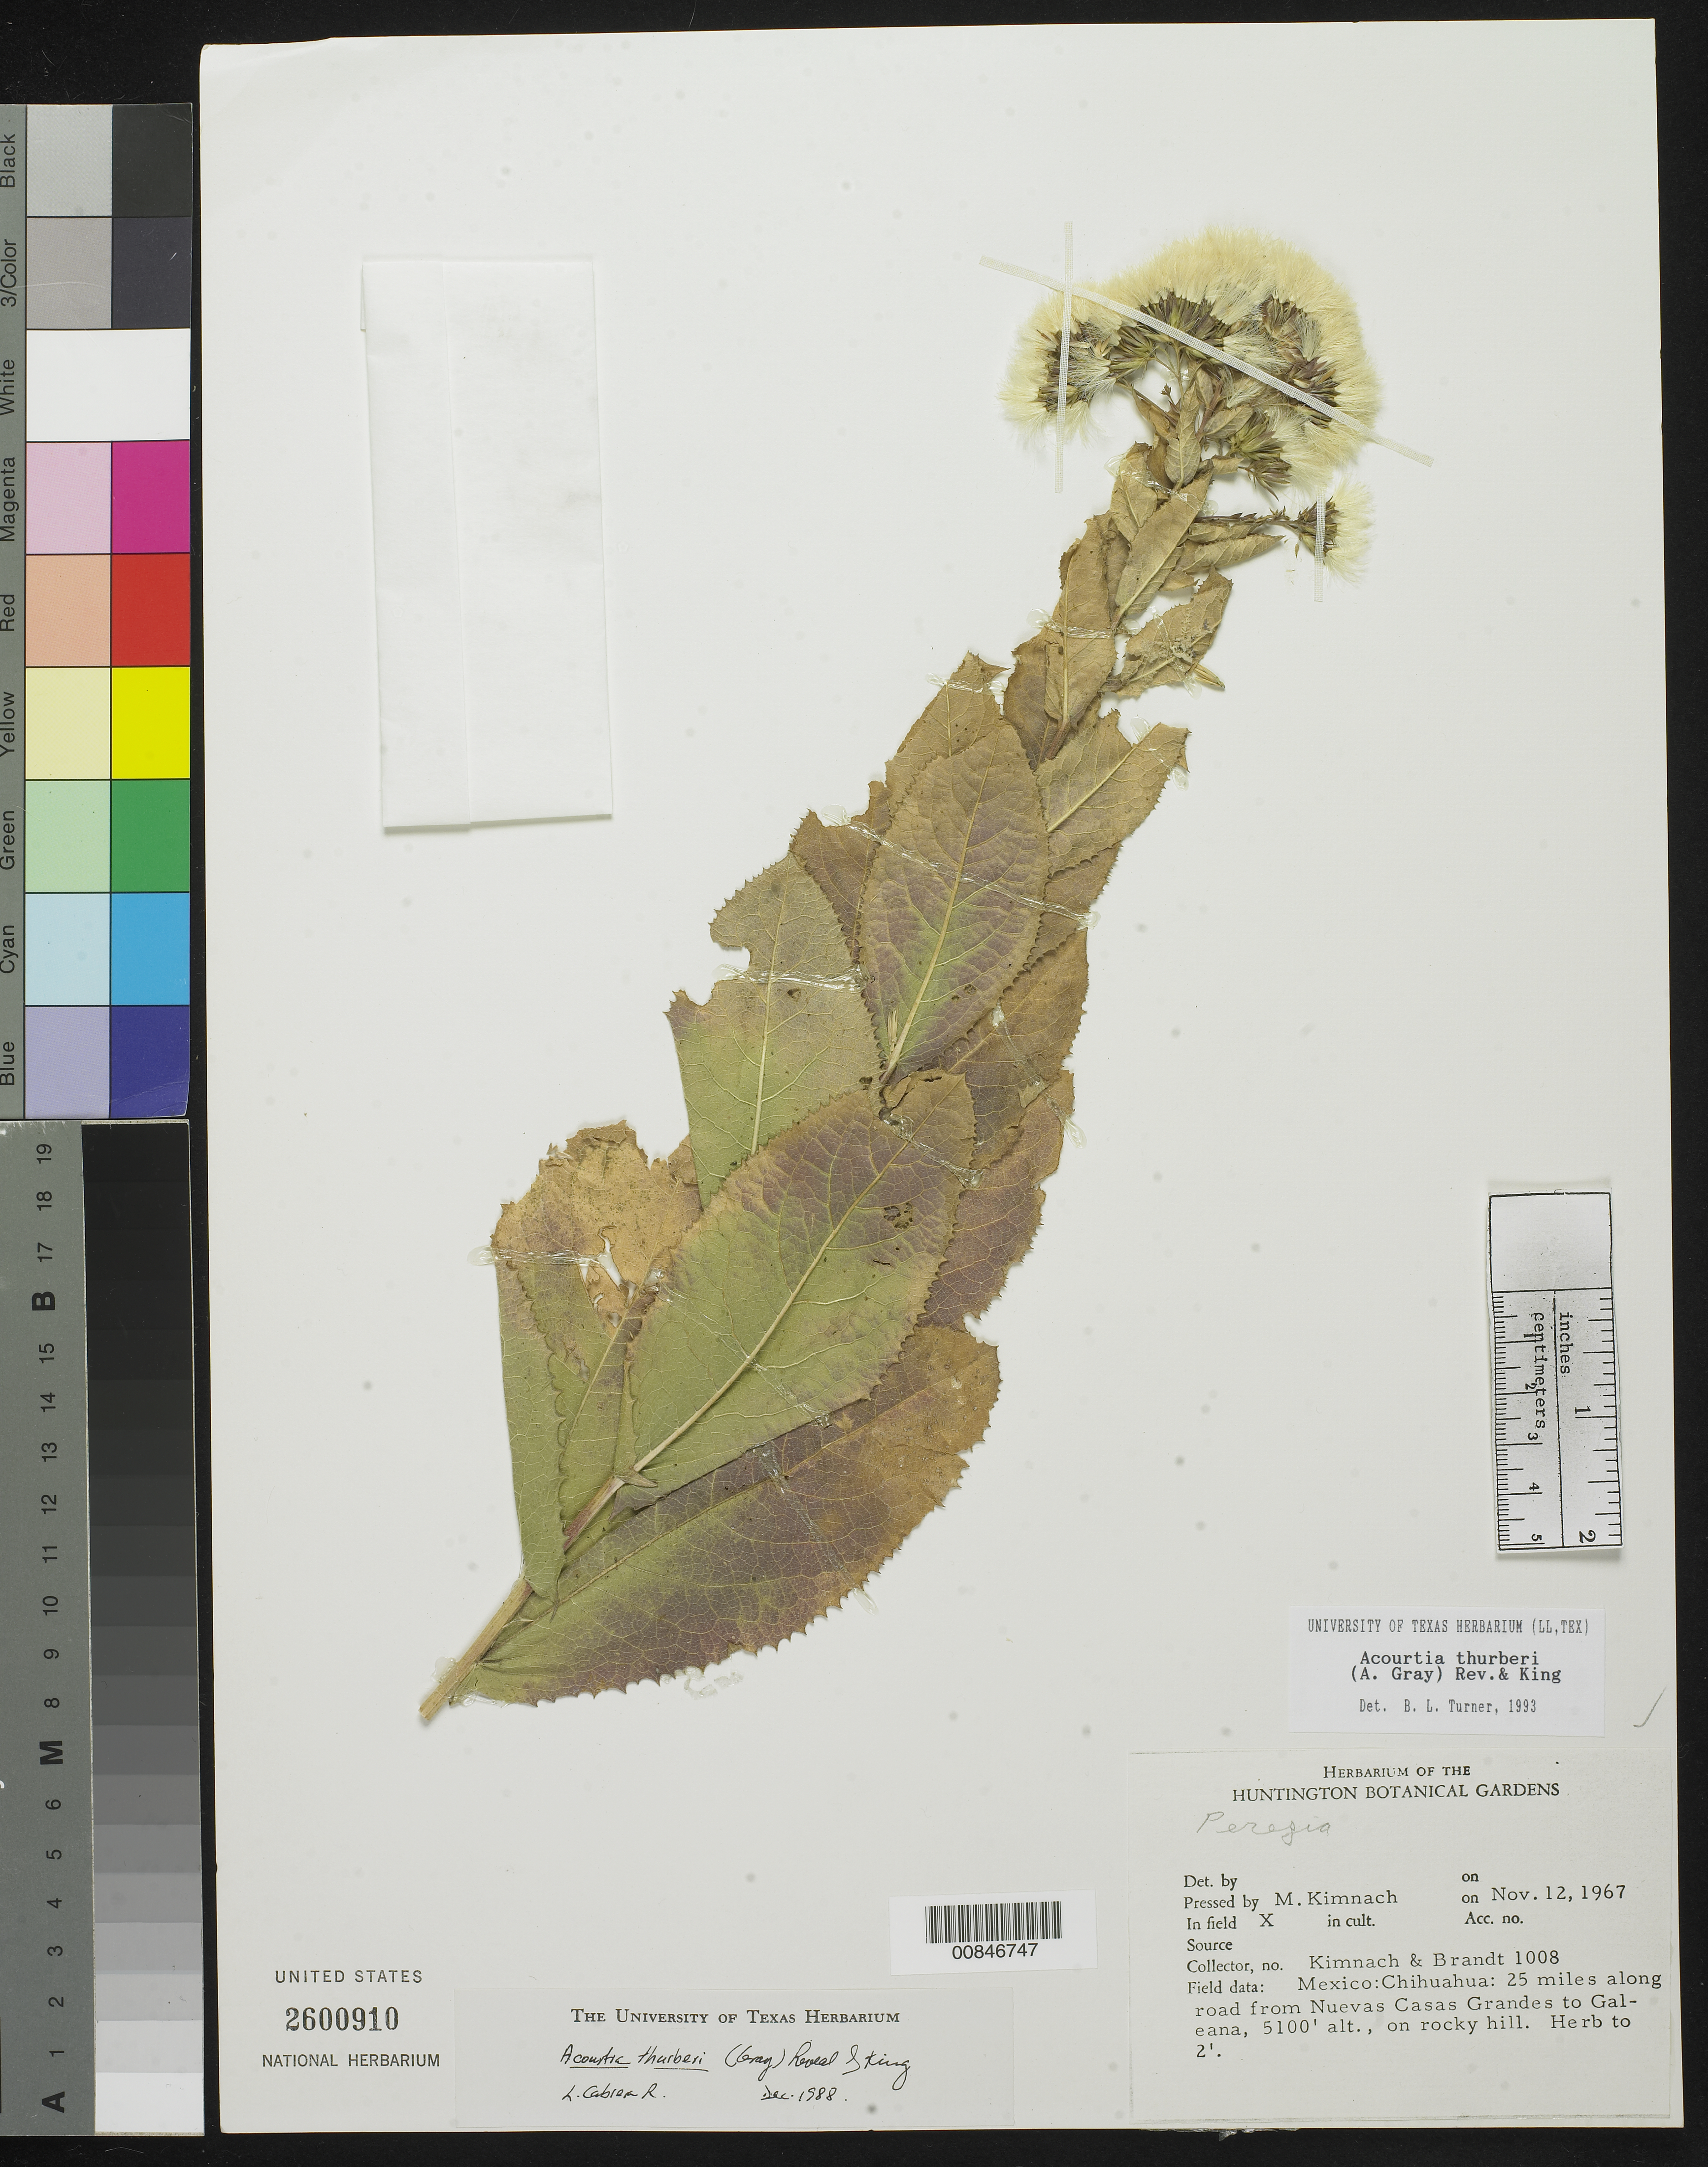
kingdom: Plantae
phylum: Tracheophyta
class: Magnoliopsida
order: Asterales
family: Asteraceae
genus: Acourtia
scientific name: Acourtia mexicana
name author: (Lag. ex D. Don) H. Rob.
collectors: M. W. Kimnach & -. Brandt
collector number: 1008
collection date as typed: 12 Nov 1967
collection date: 1967-11-12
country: Mexico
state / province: Chihuahua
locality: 25 miles along road from Casas Grandes to Galeana.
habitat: On rocky hill.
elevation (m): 1554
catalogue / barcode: US 2600910